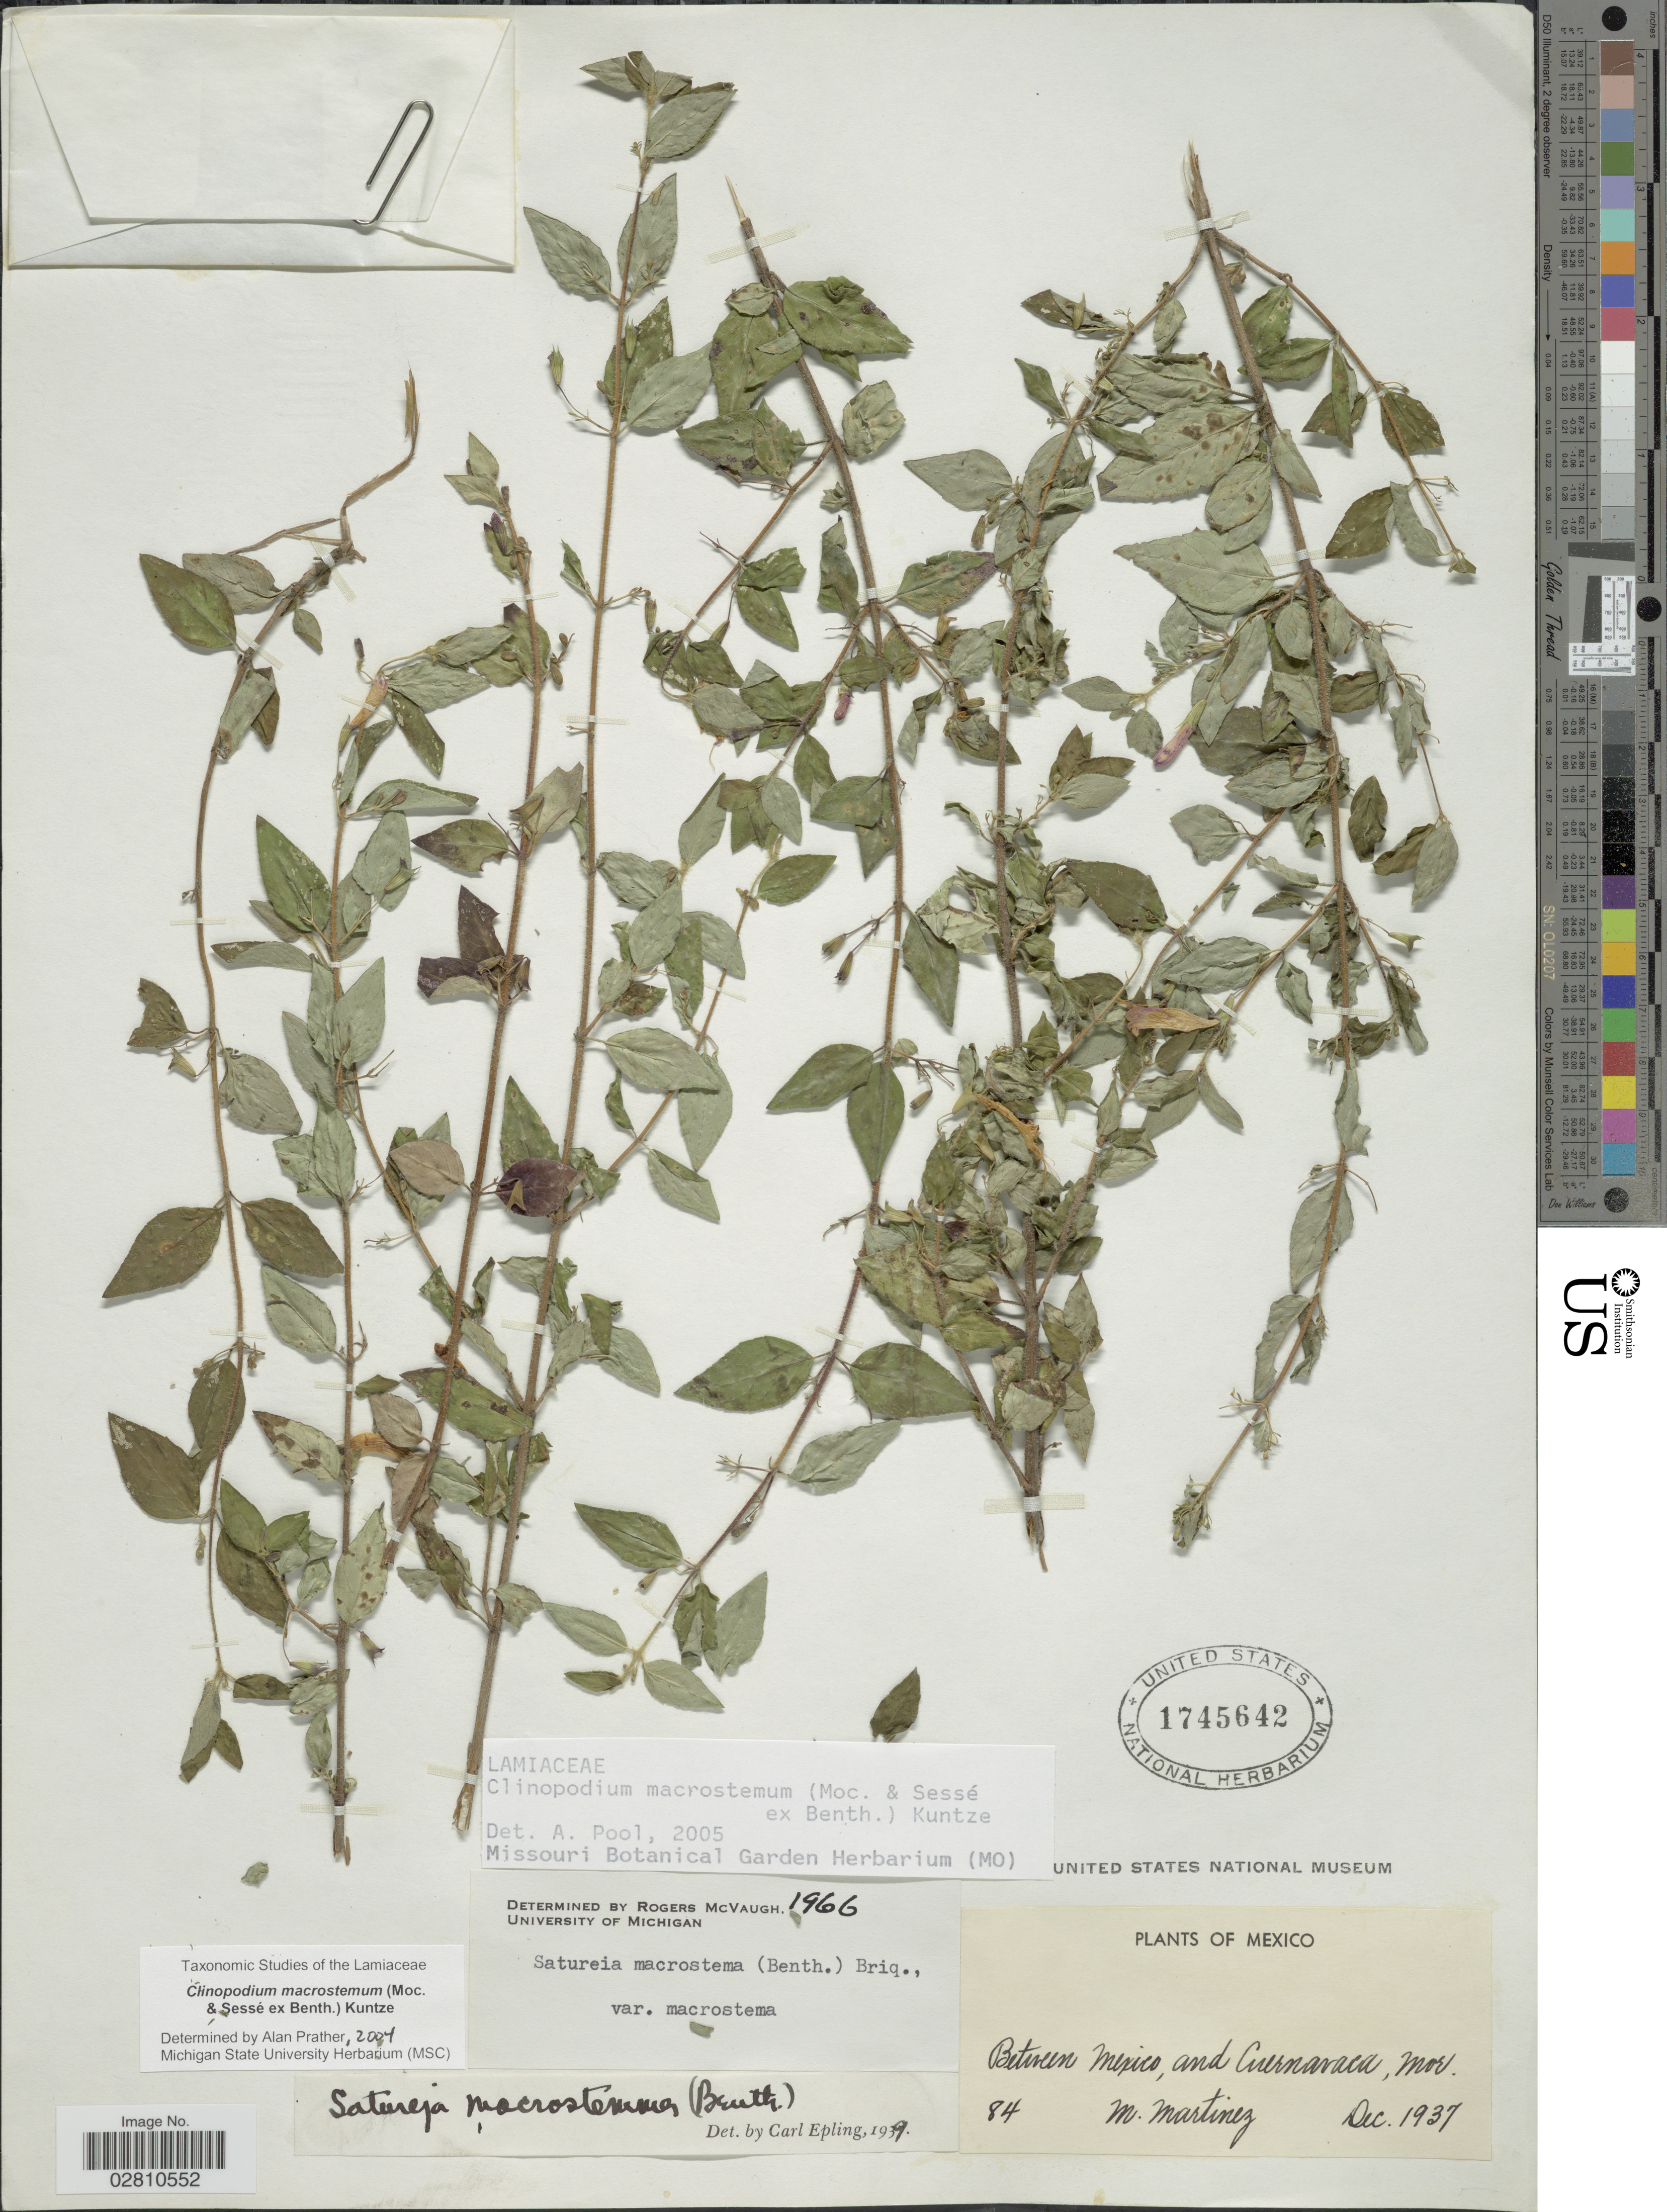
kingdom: Plantae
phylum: Tracheophyta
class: Magnoliopsida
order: Lamiales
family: Lamiaceae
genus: Clinopodium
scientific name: Clinopodium macrostemum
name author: (Moc. & Sessé ex Benth.) Kuntze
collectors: M. Martinez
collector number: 84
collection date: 1937-12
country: Mexico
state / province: Morelos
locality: Between Mexico, and Cuernavaca, Mor.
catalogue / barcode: US 1745642